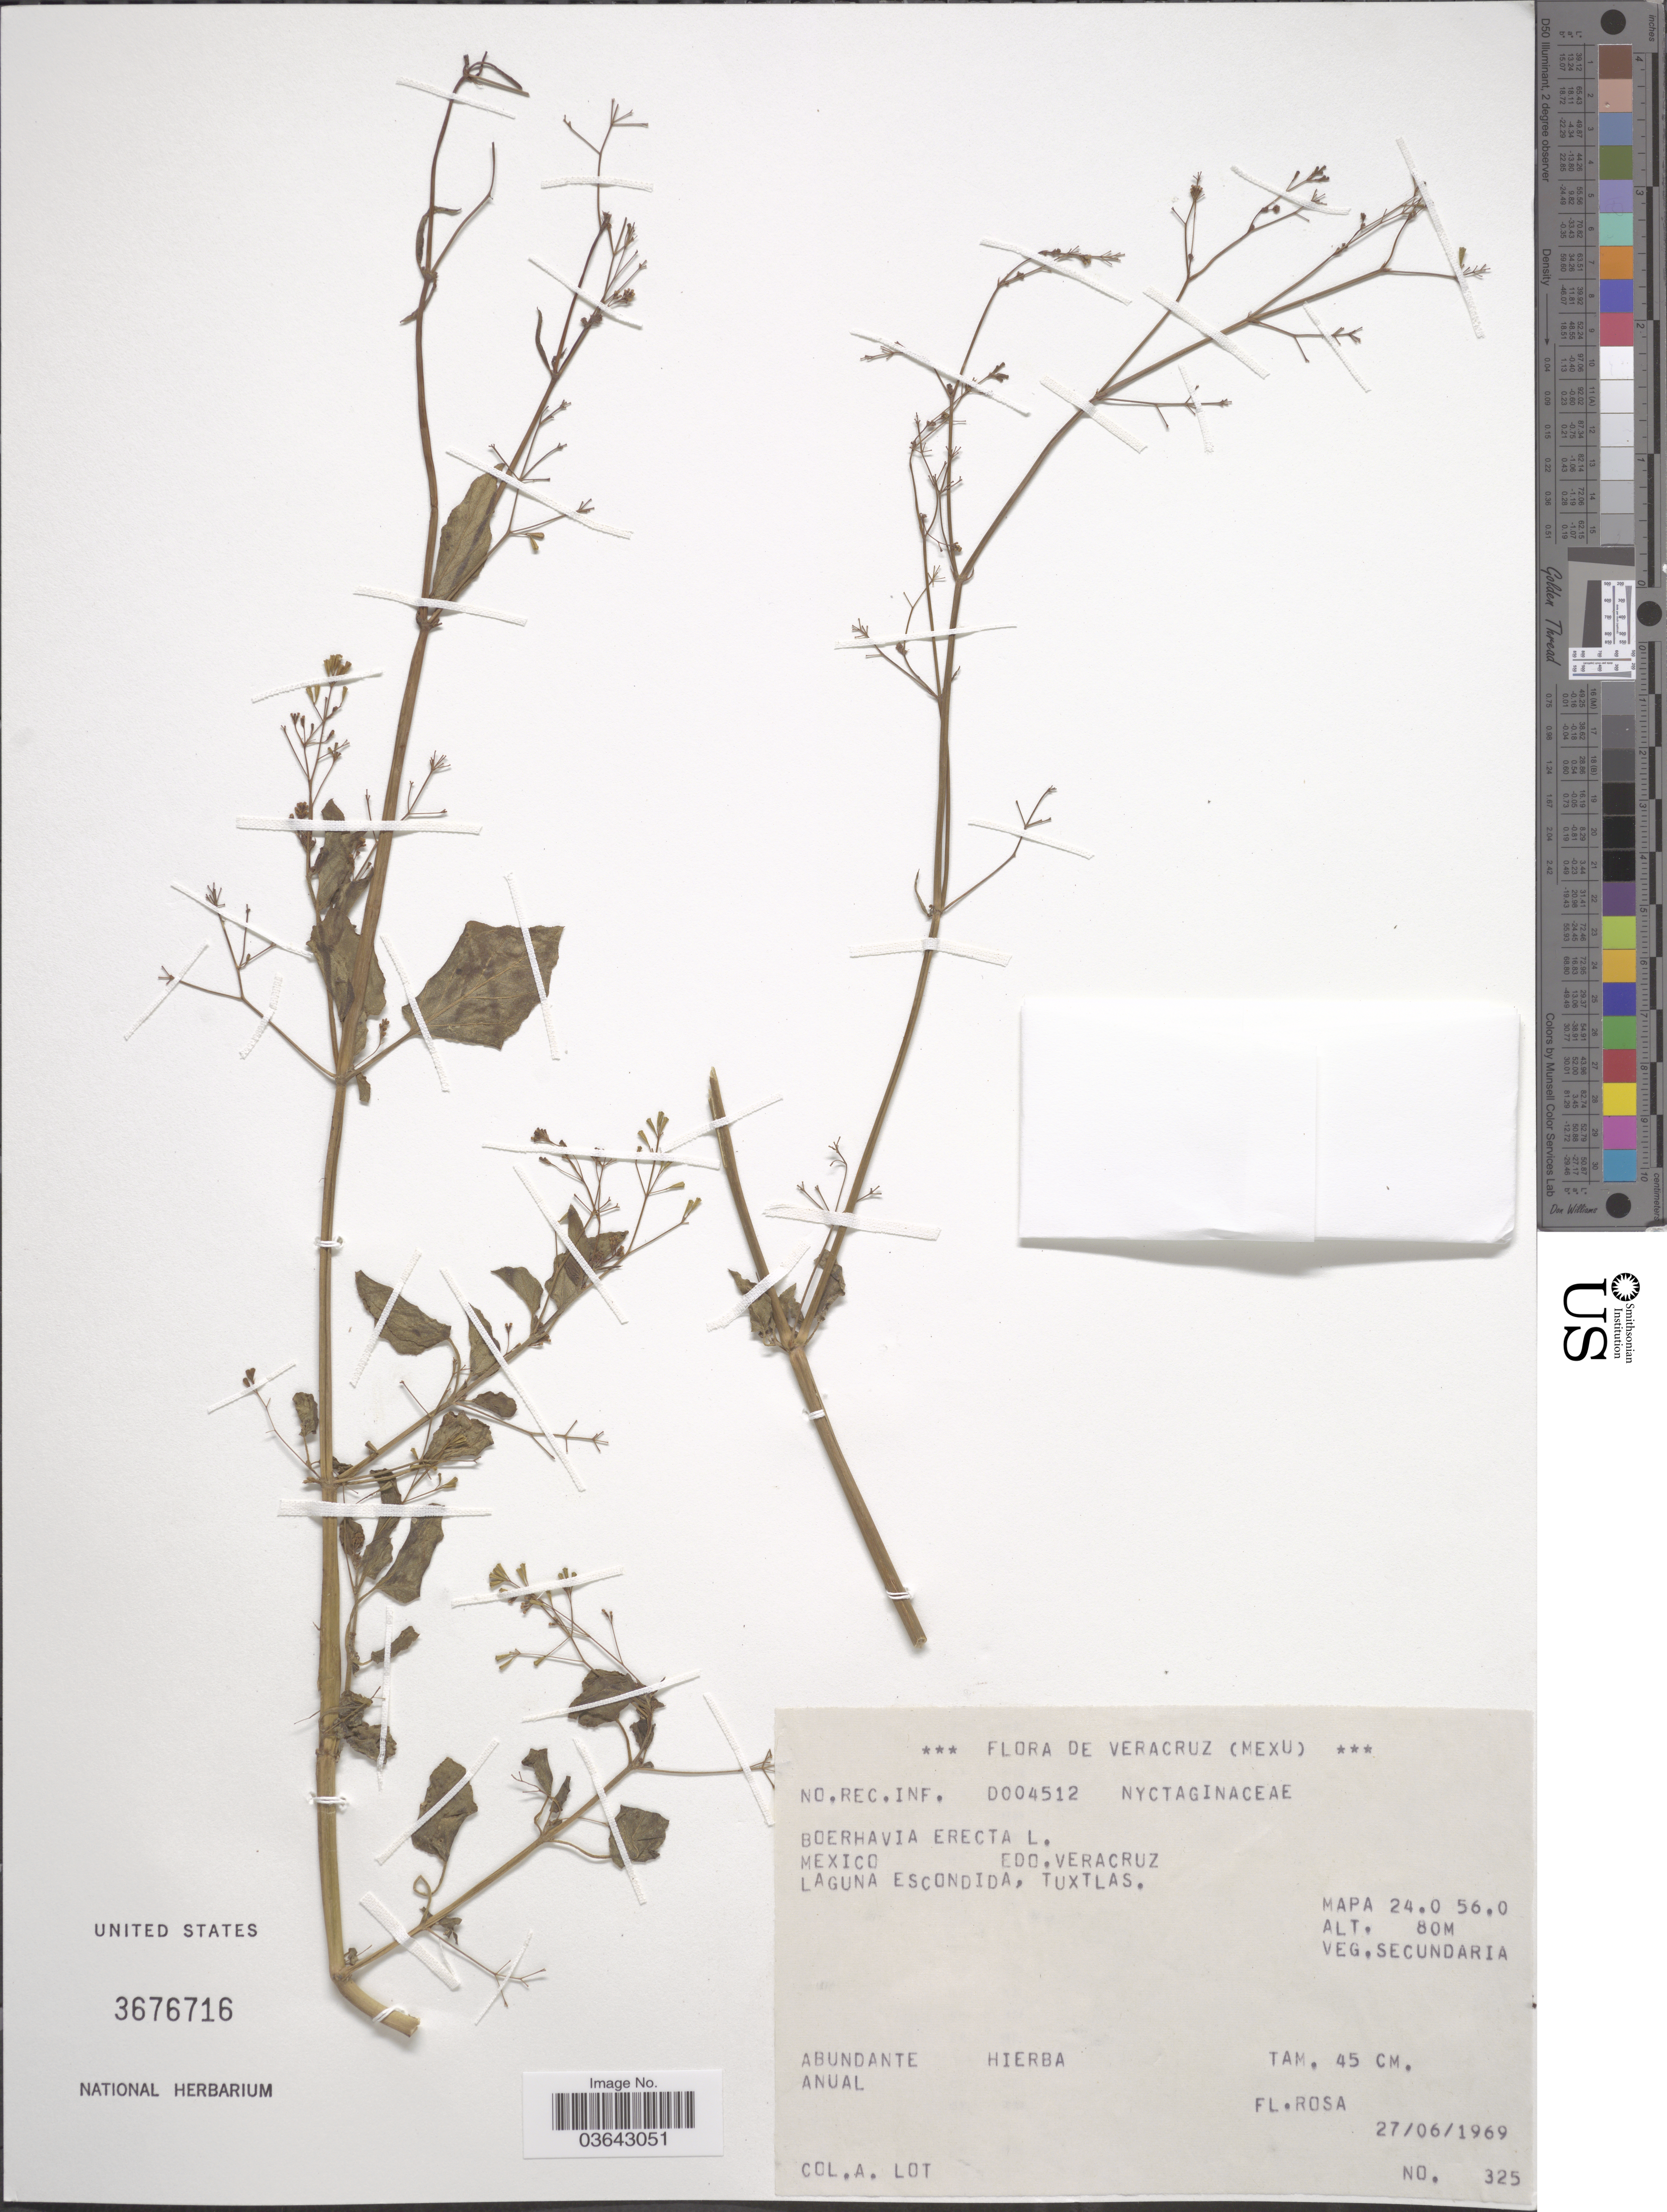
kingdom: Plantae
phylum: Tracheophyta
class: Magnoliopsida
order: Caryophyllales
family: Nyctaginaceae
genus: Boerhavia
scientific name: Boerhavia erecta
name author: L.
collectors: Lot, A.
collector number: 325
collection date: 1969-06-27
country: Mexico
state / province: Veracruz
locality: Edo. Veracruz. Laguna Escondida, Tuxtlas. Mapa 24.0 56.0.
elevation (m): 80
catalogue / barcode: US 3676716